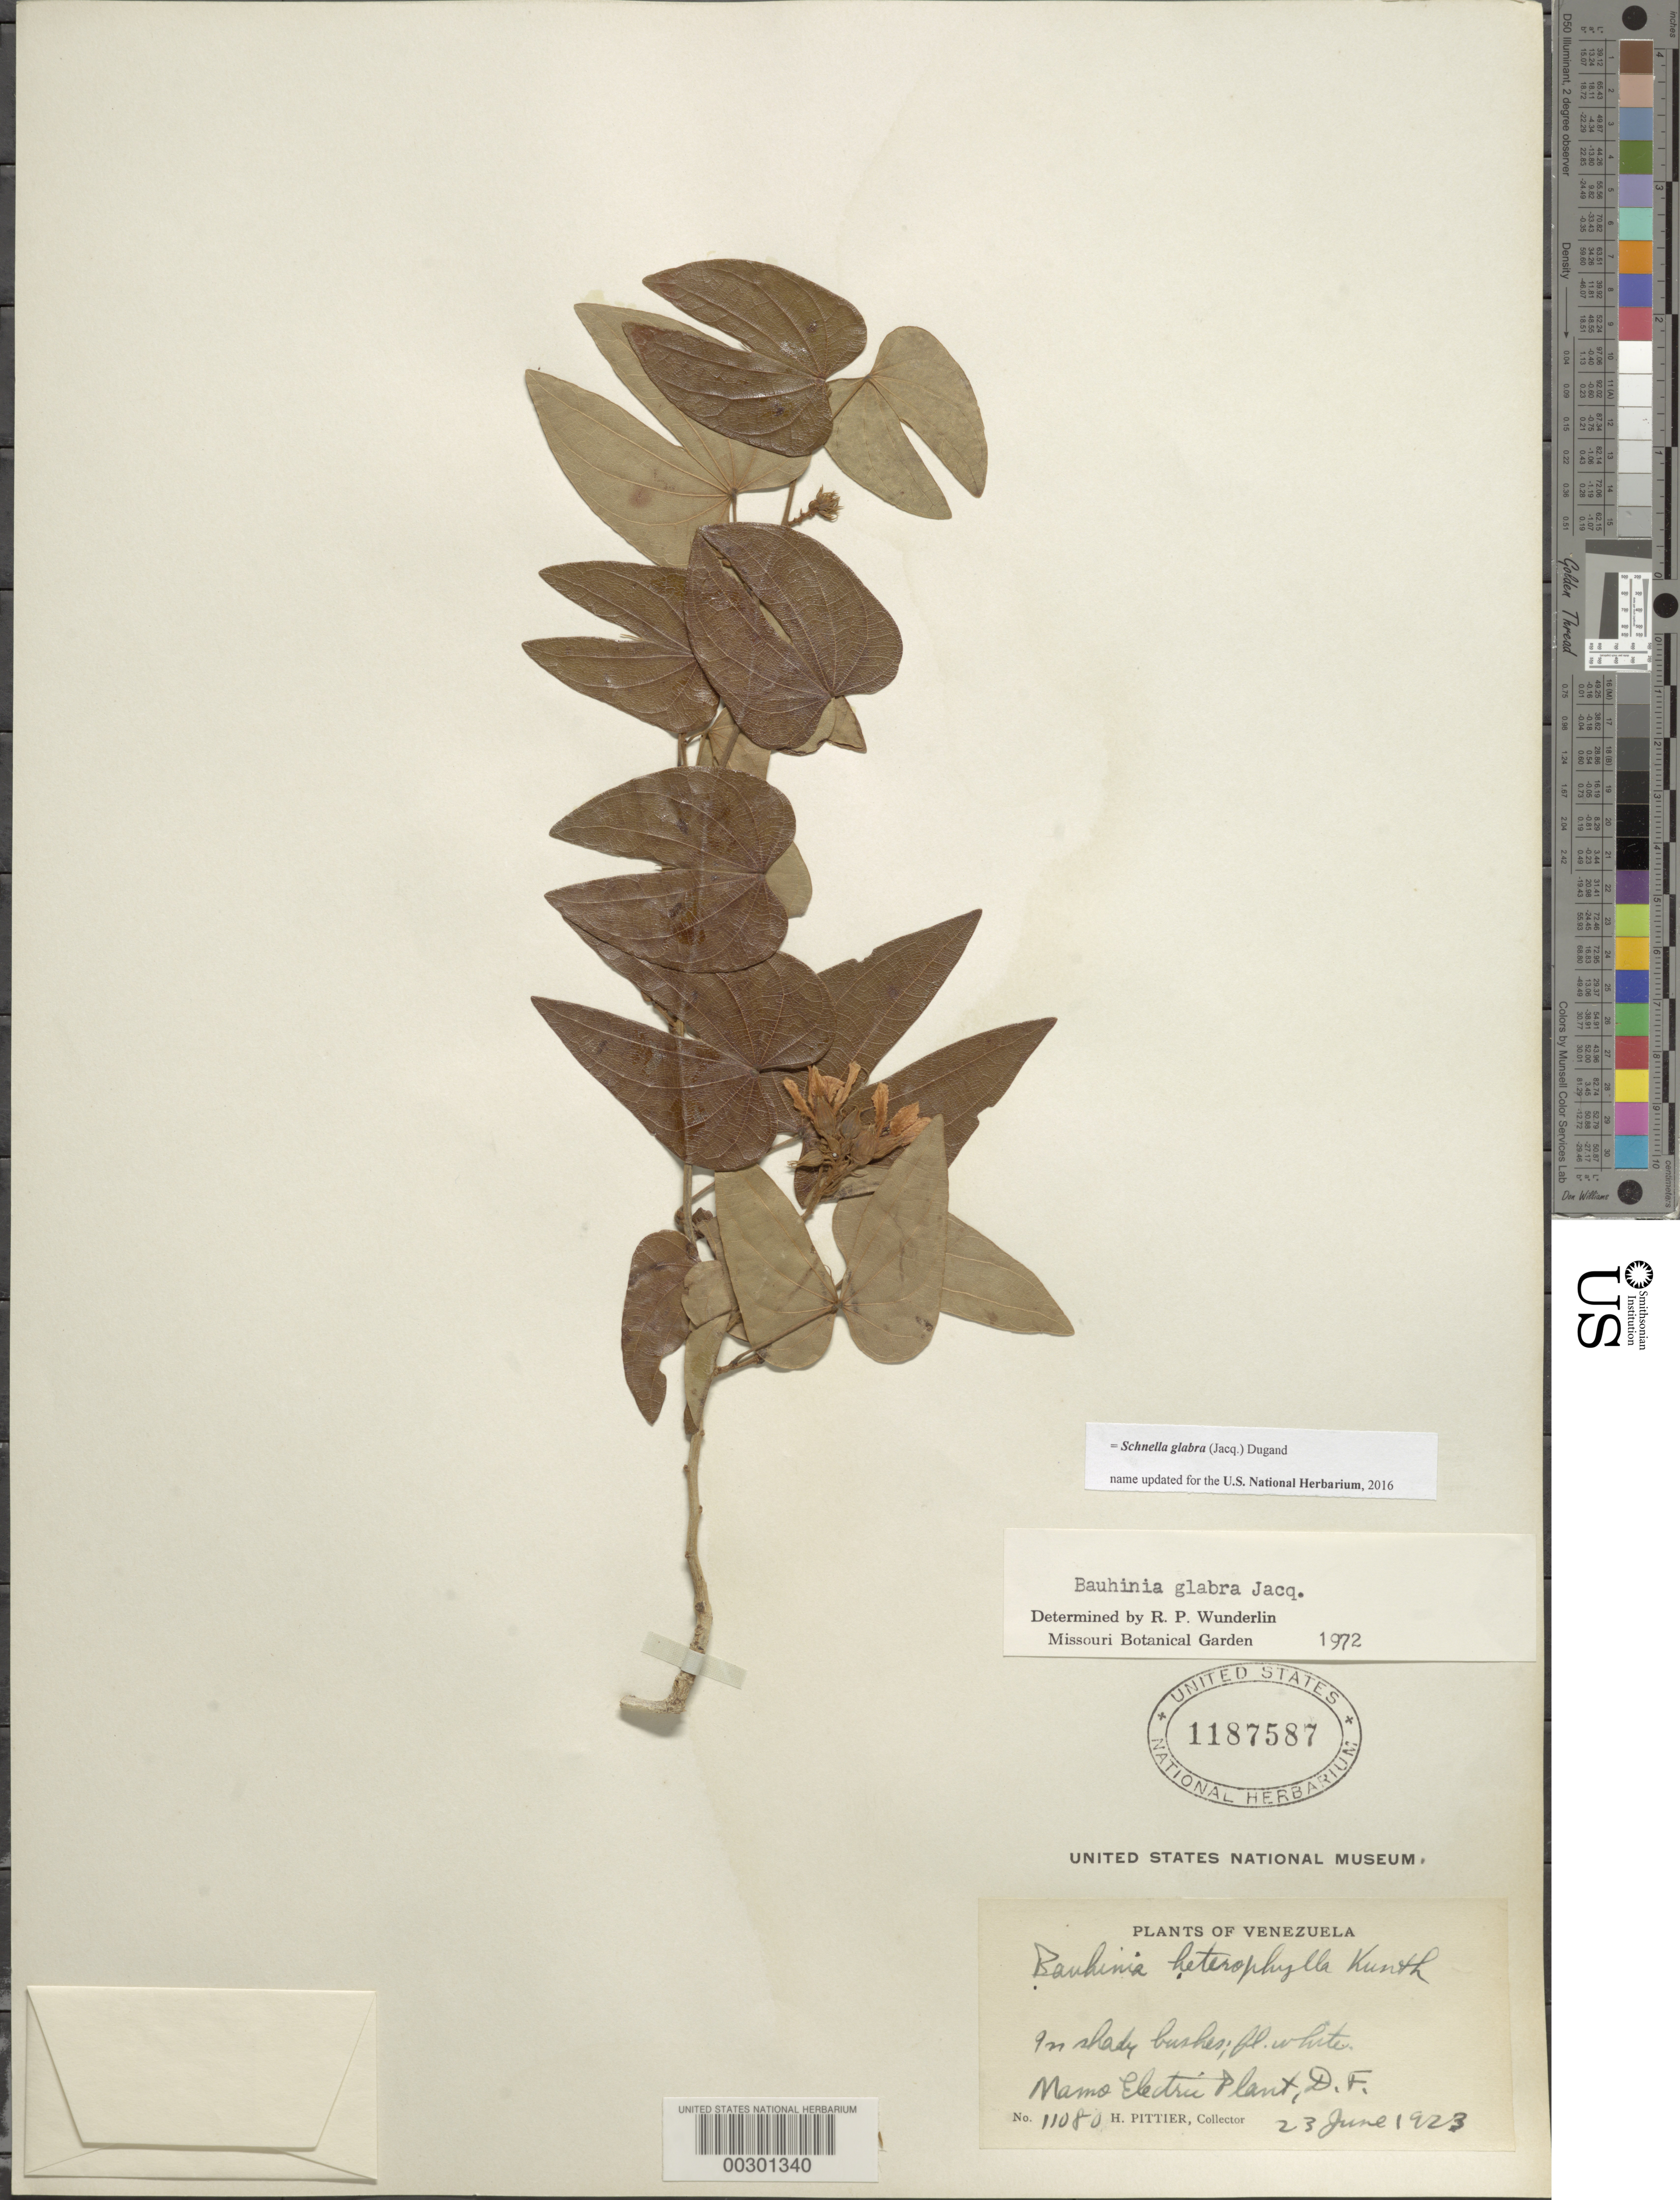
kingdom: Plantae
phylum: Tracheophyta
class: Magnoliopsida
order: Fabales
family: Fabaceae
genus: Schnella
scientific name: Schnella glabra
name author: (Jacq.) Dugand G.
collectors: H. F. Pittier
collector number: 11080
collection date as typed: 23 Jun 1923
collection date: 1923-06-23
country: Venezuela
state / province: Distrito Federal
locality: Mamo electric plant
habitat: In shady bushes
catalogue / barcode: US 1187587